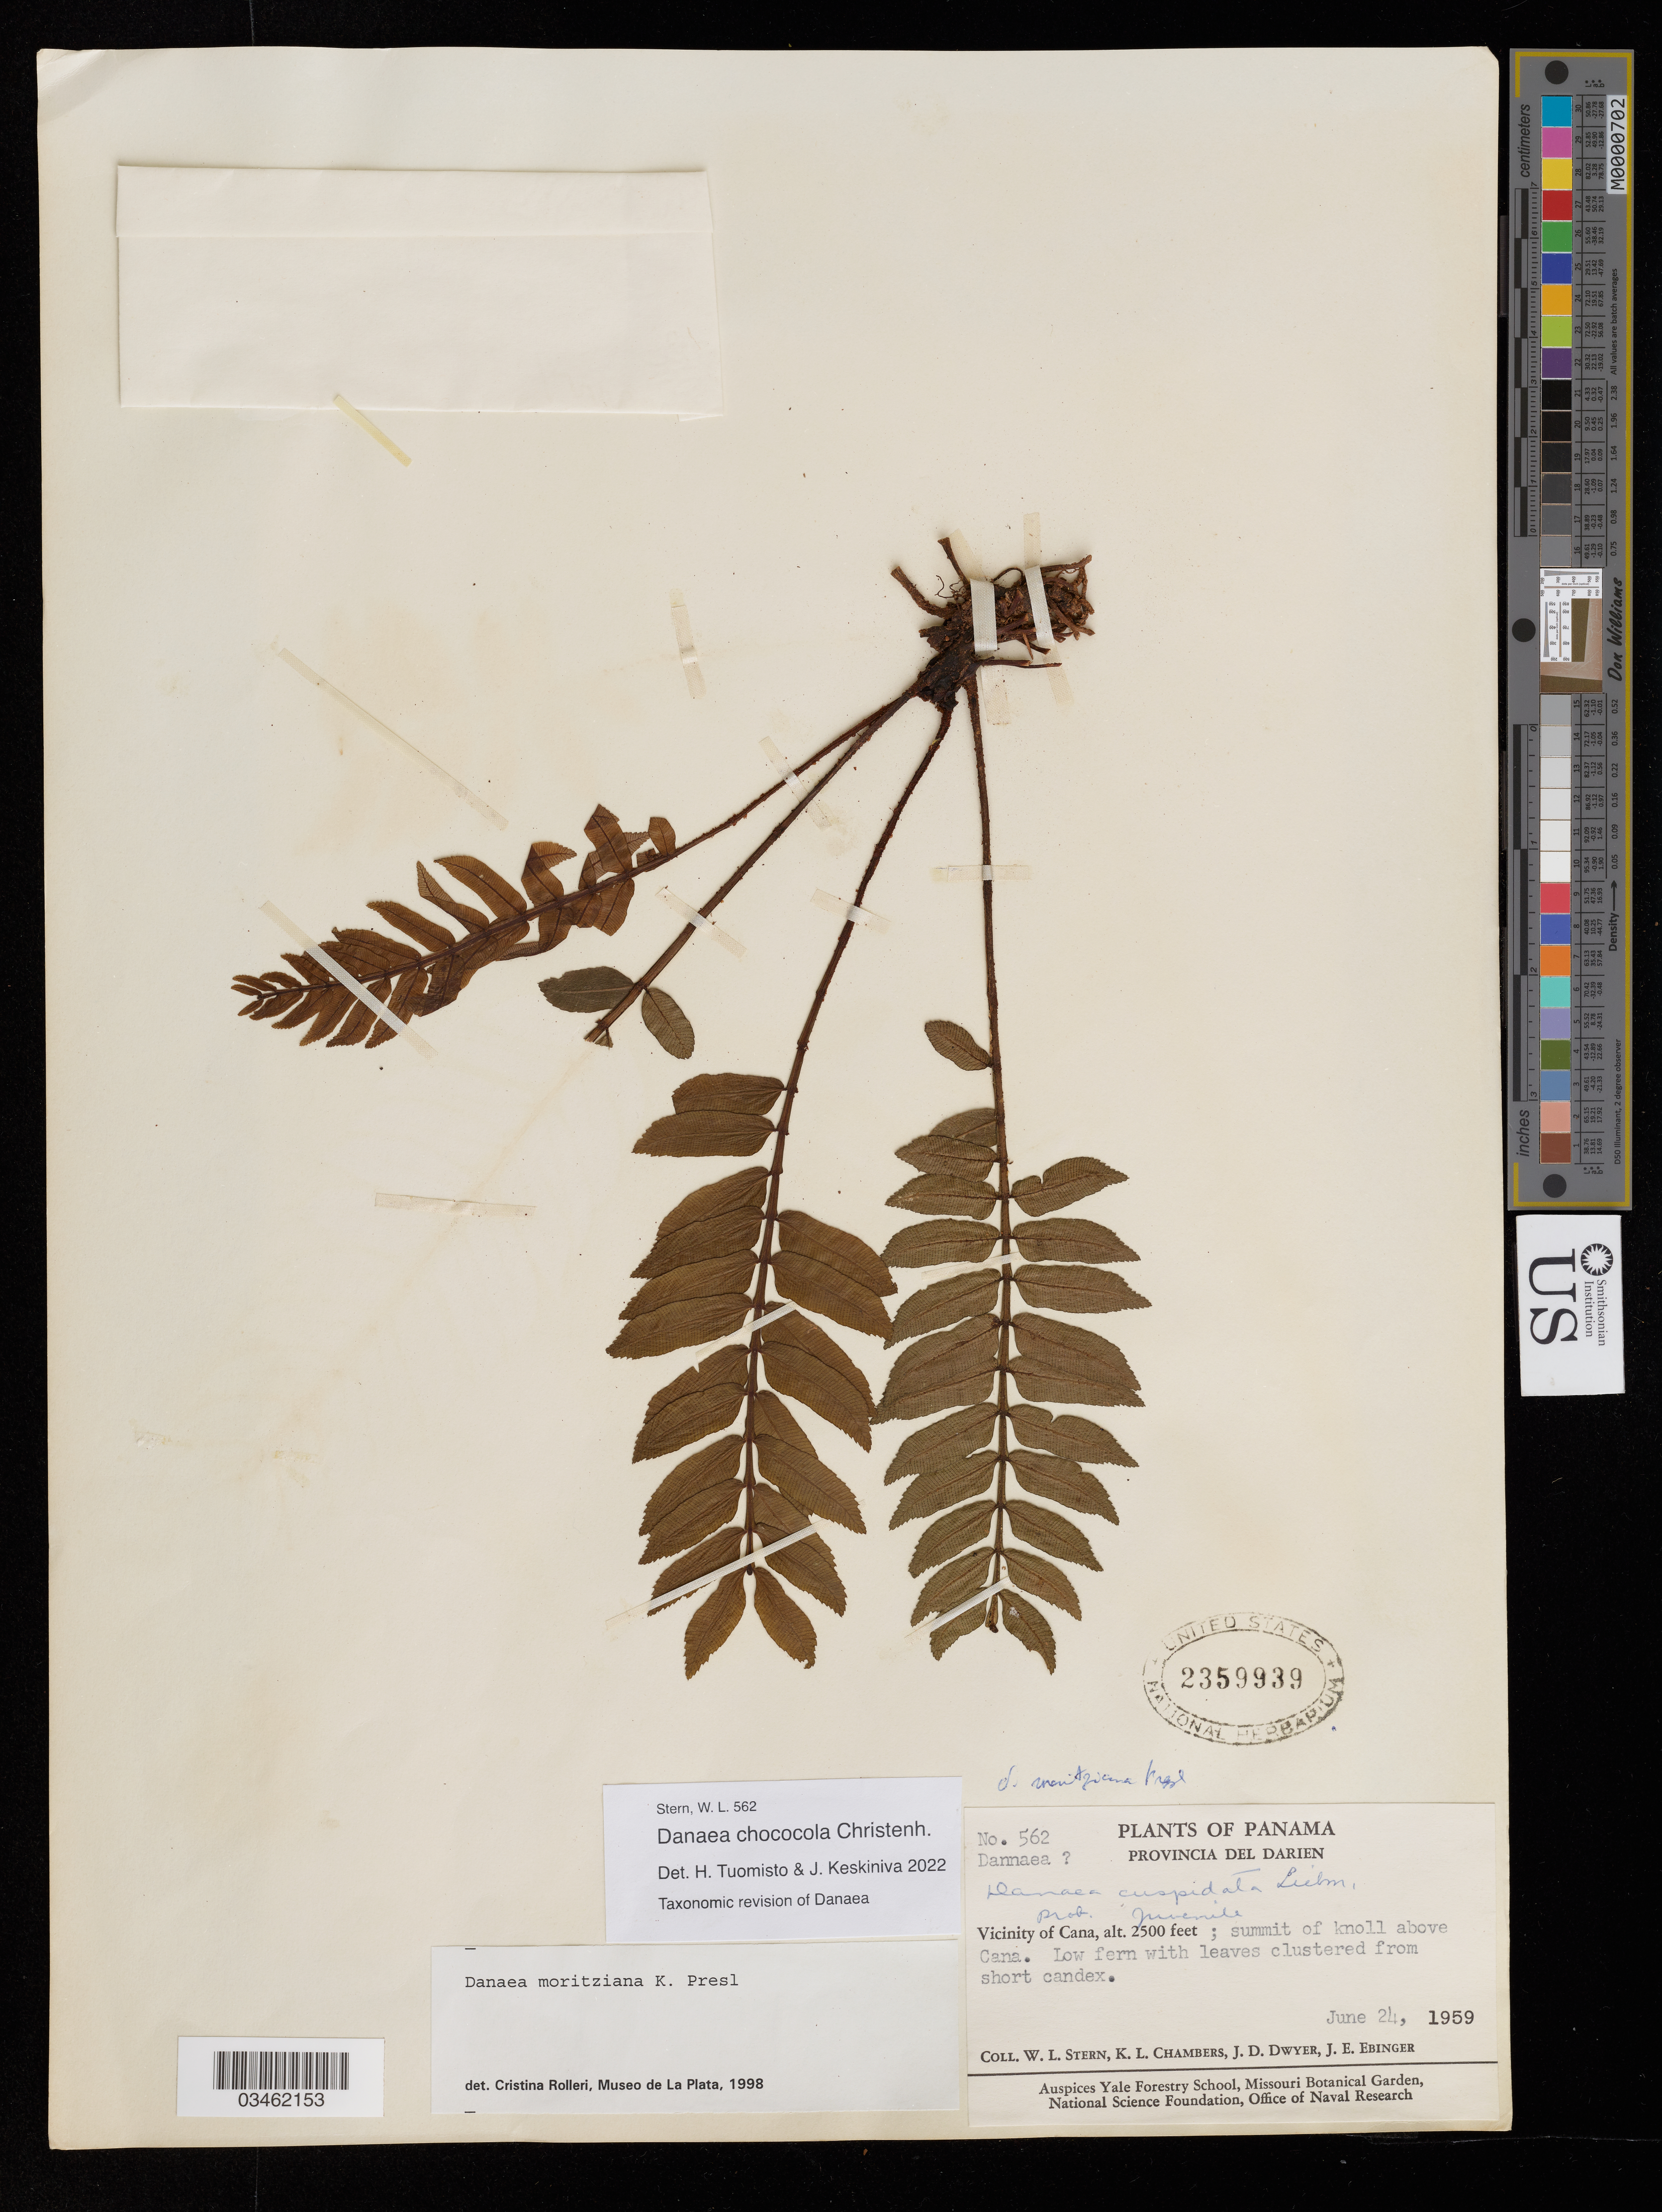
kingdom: Plantae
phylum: Tracheophyta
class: Polypodiopsida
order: Marattiales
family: Marattiaceae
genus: Danaea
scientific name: Danaea chococola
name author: Christenh.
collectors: W. L. Stern, K. L. Chambers, J. D. Dwyer & J. Ebinger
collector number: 562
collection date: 1959-06-24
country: Panama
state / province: Darien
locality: Vicinity of Cana; summit of knoll above Cana.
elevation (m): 762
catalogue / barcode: US 2359939